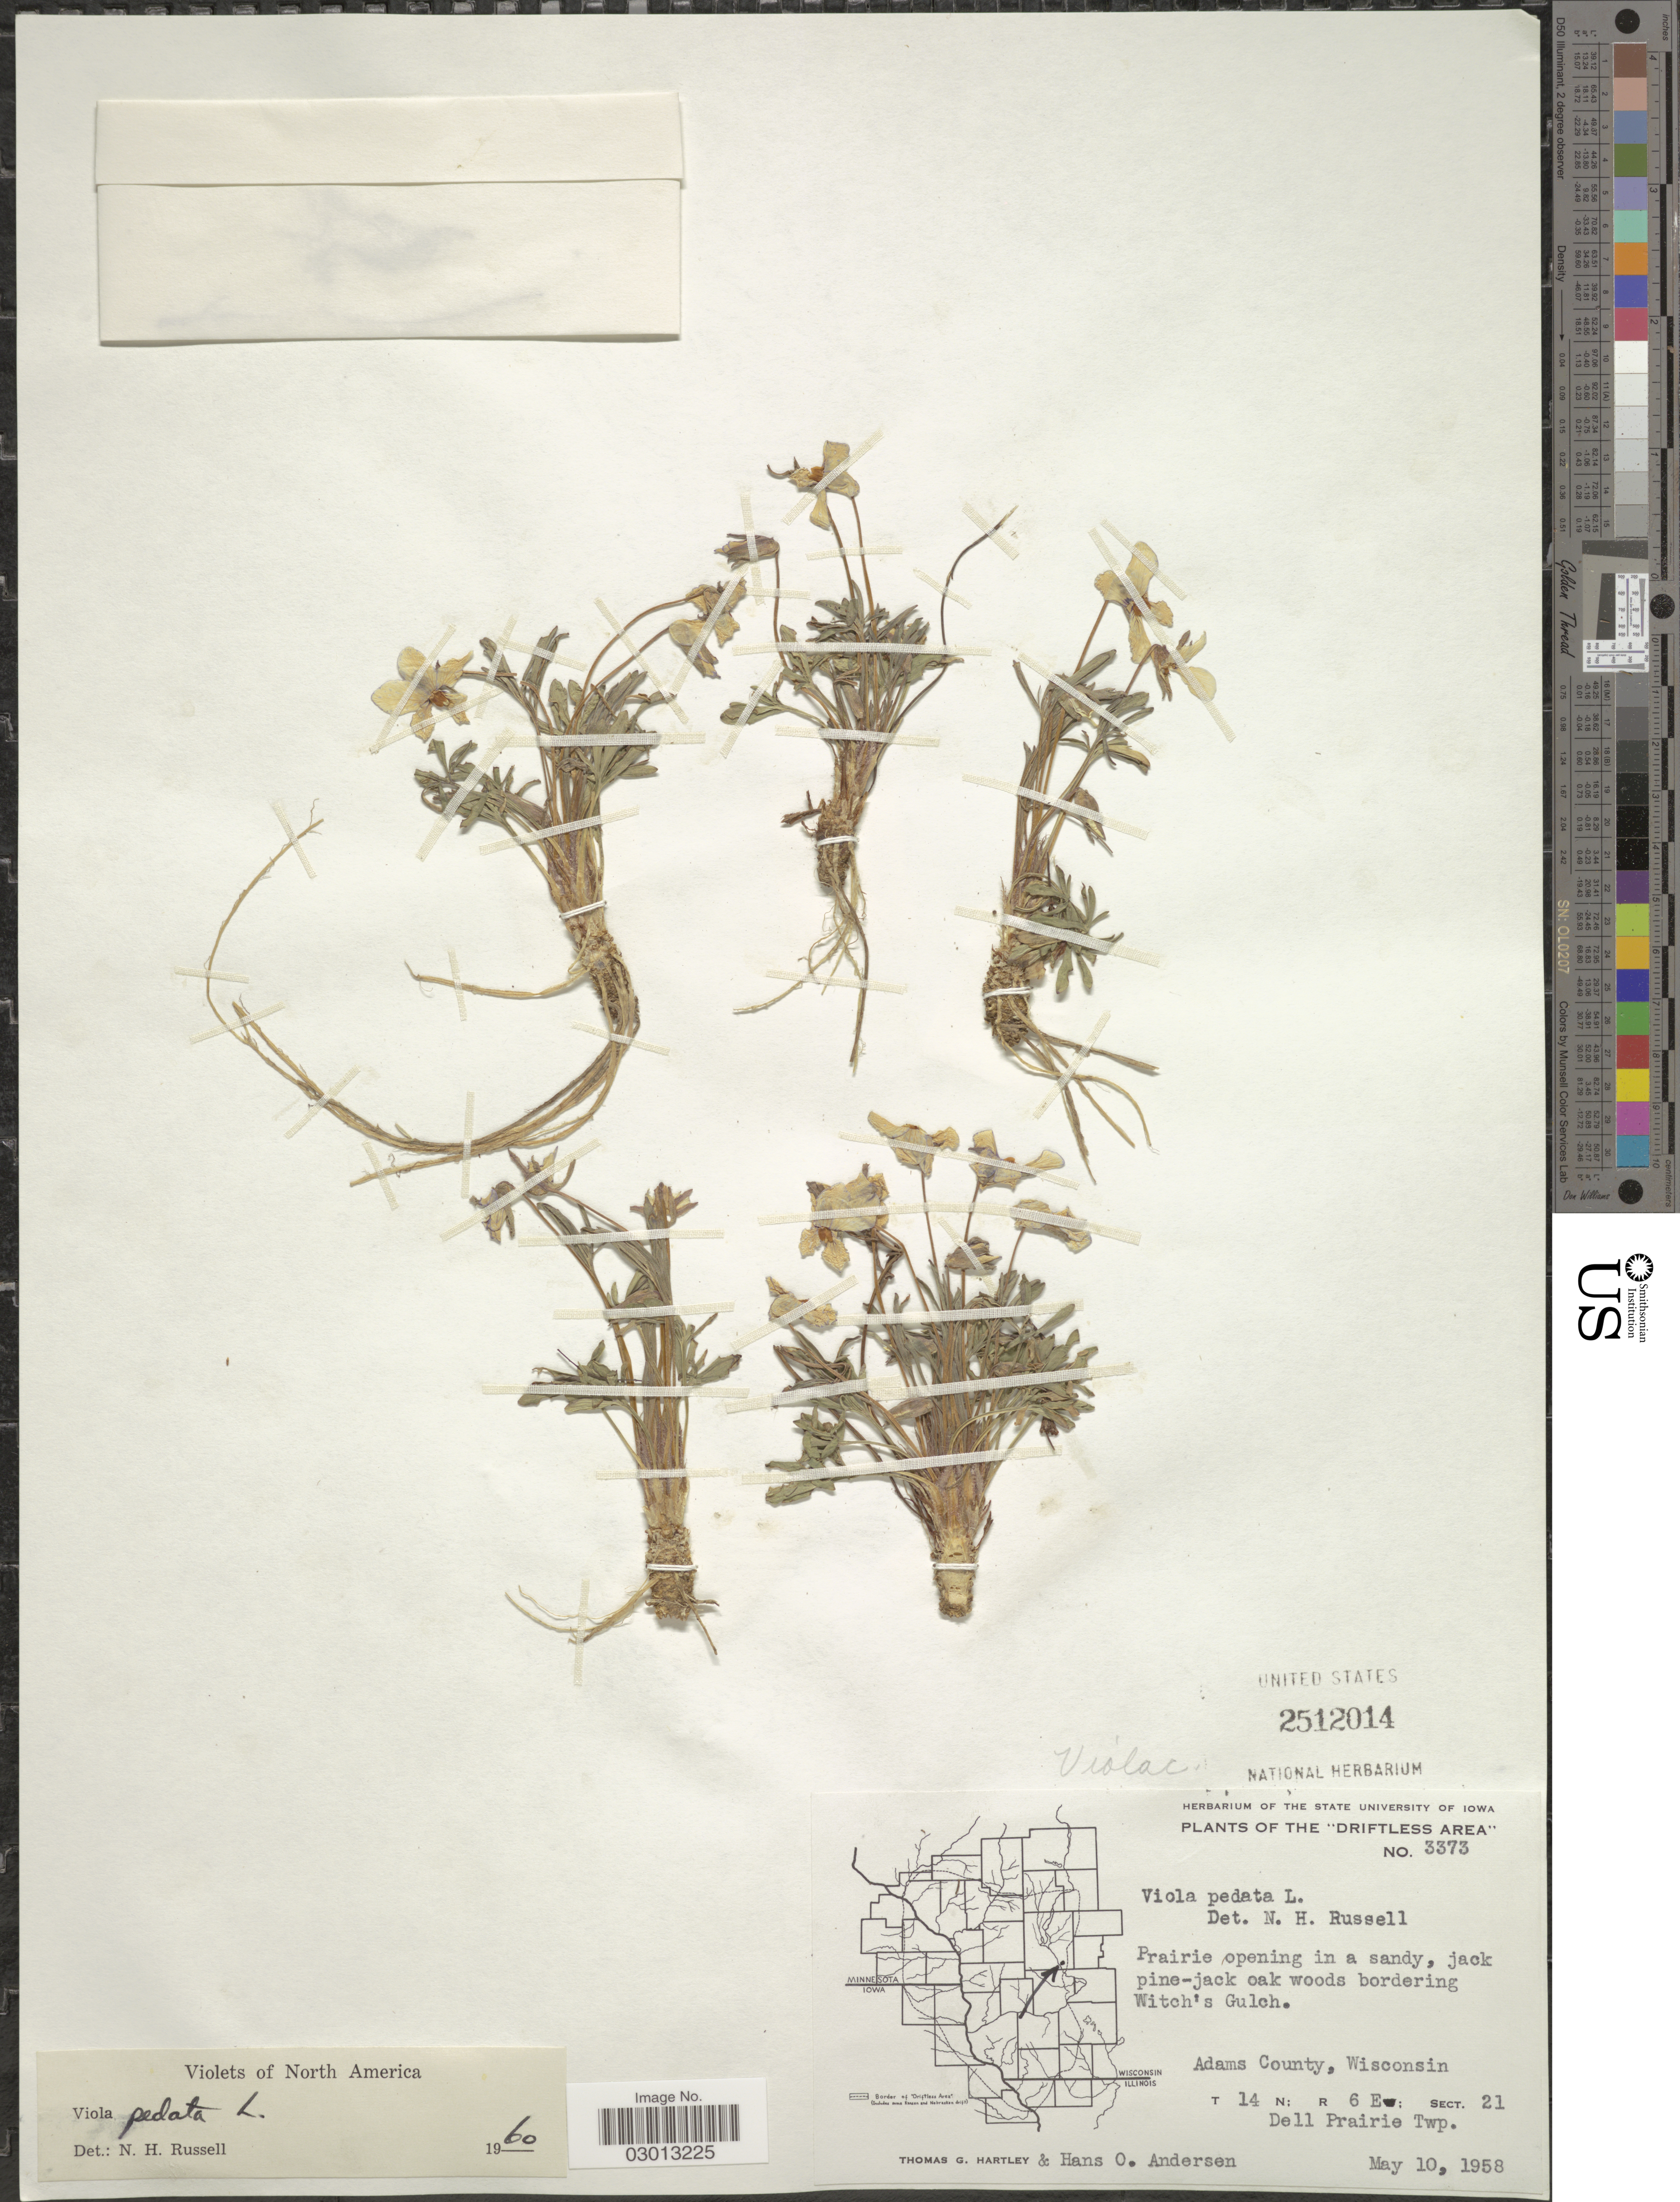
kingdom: Plantae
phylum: Tracheophyta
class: Magnoliopsida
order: Malpighiales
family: Violaceae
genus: Viola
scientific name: Viola pedata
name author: L.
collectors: T. G. Hartley & H. Andersen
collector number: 3373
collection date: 1958-05-10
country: United States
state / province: Wisconsin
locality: The Driftless Area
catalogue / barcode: US 2512014